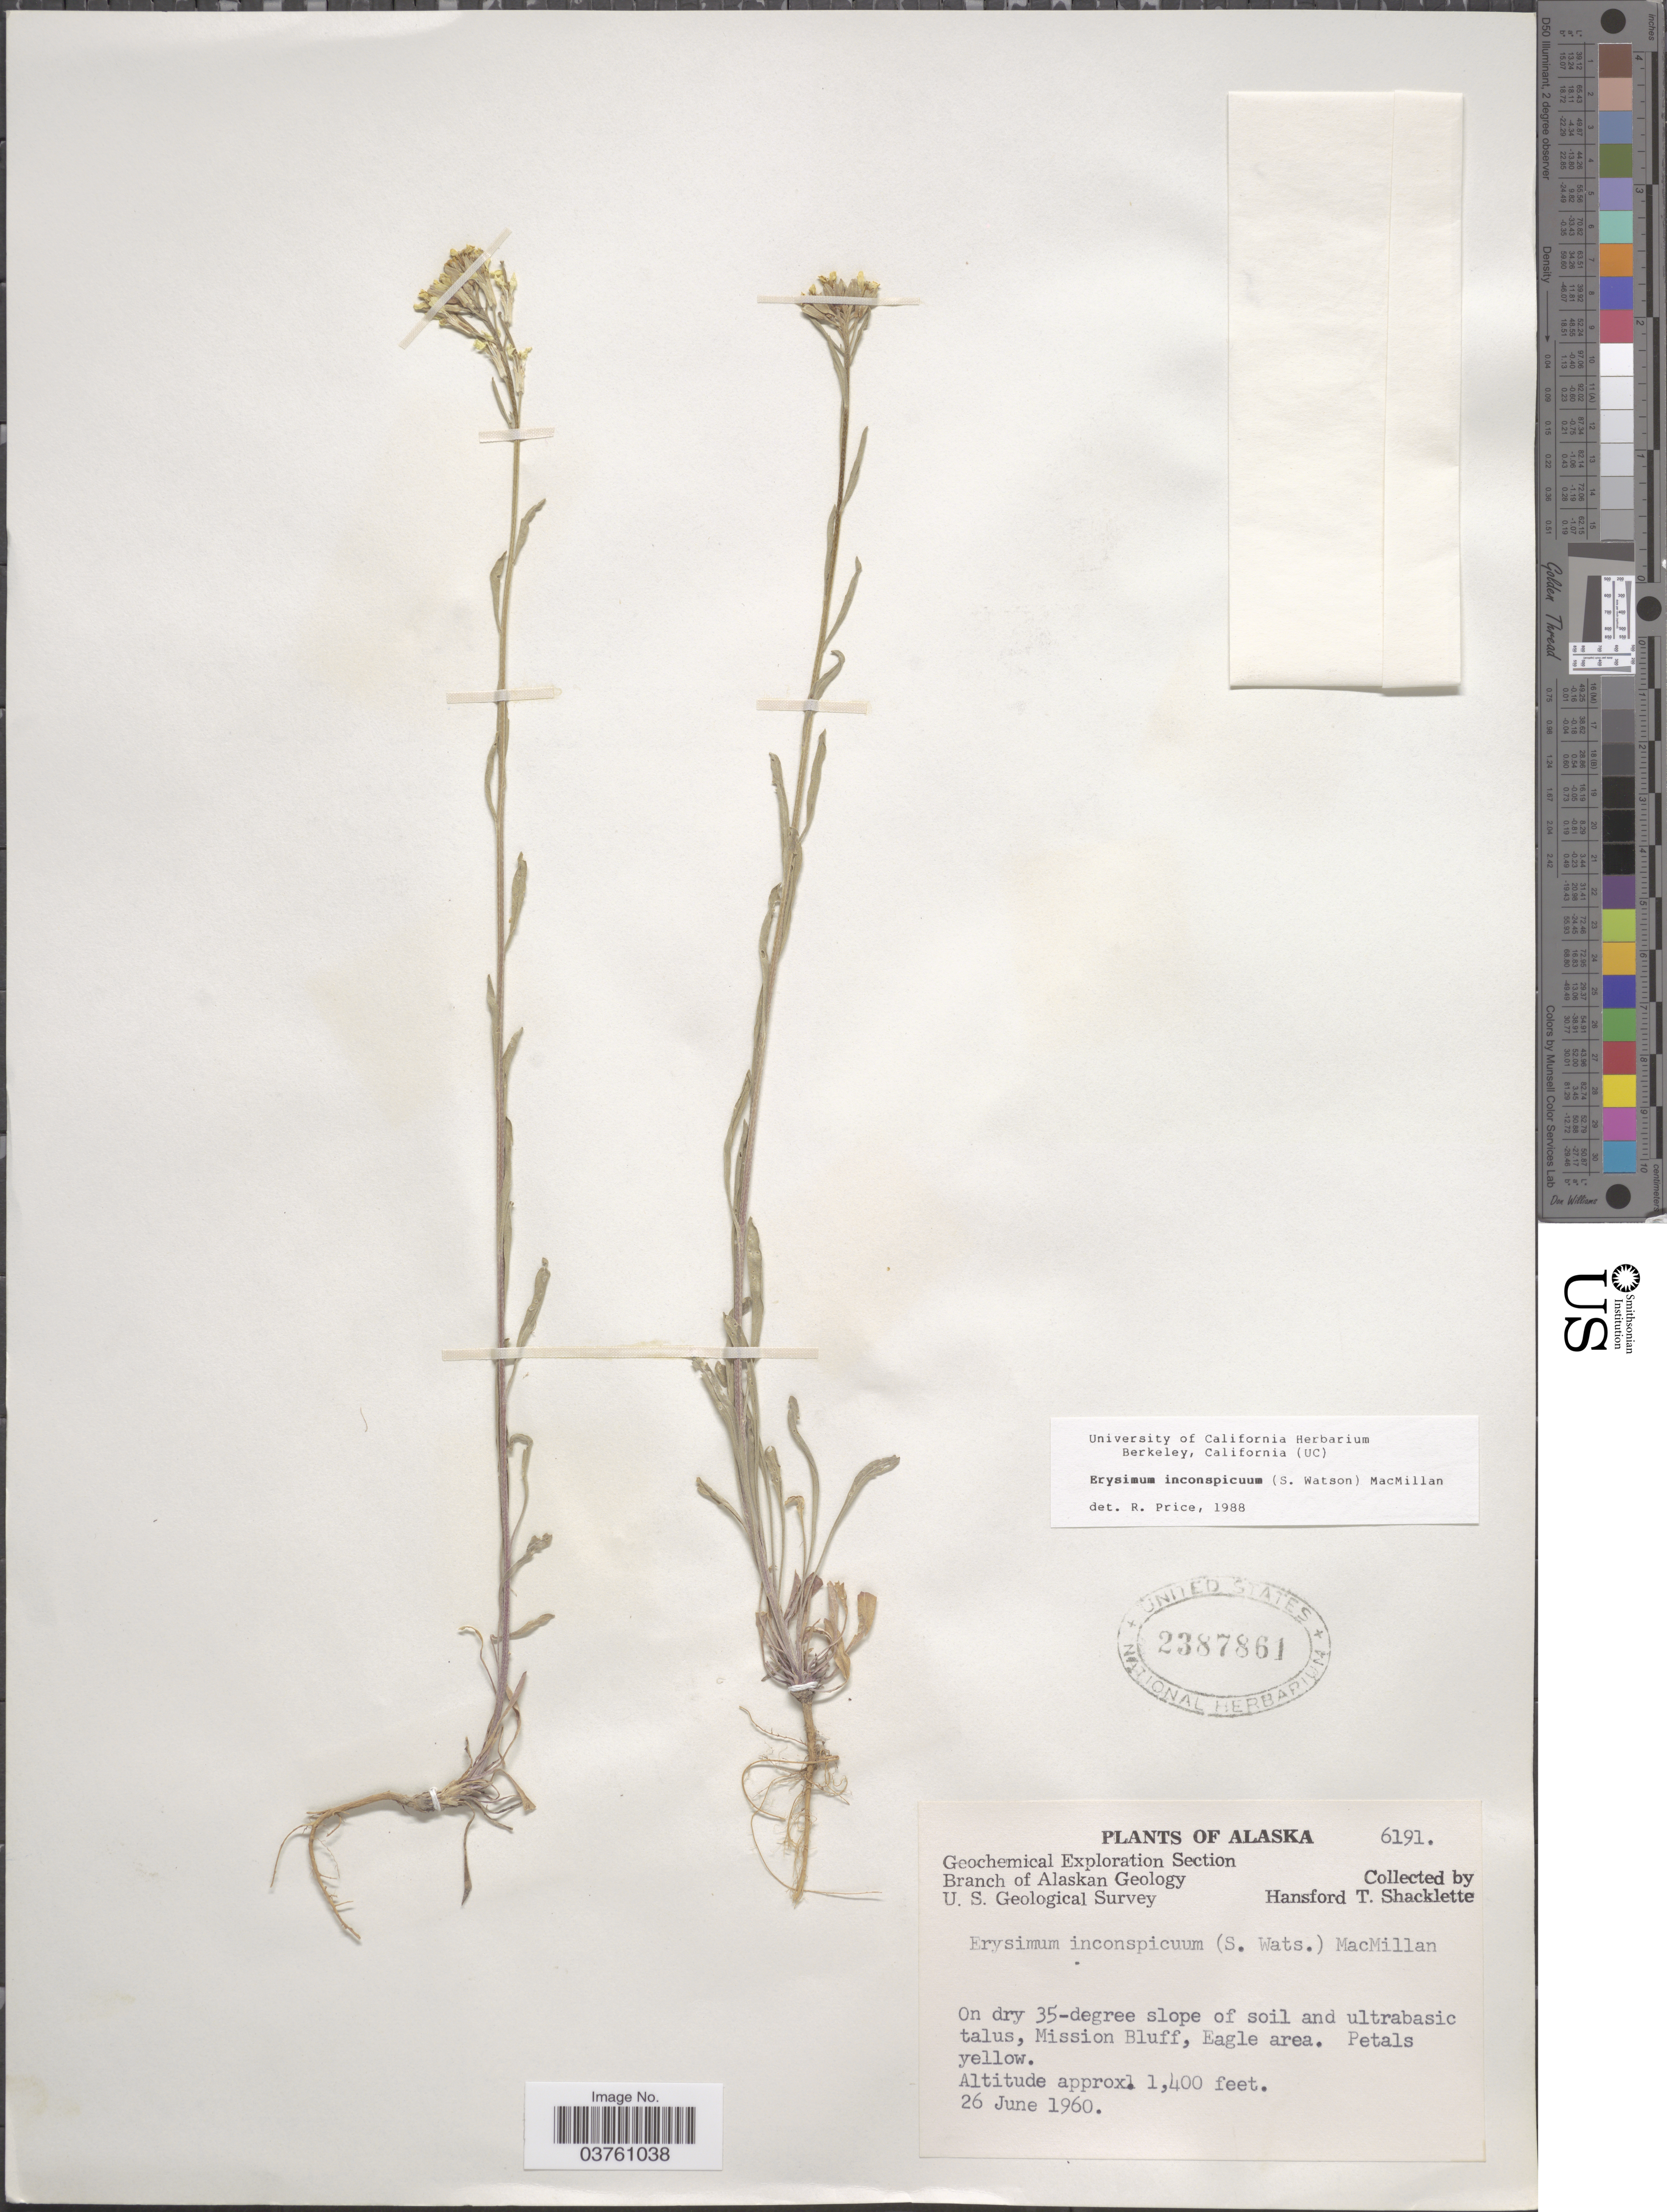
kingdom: Plantae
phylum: Tracheophyta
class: Magnoliopsida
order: Brassicales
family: Brassicaceae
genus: Erysimum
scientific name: Erysimum inconspicuum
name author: (S. Watson) MacMill.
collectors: H. Shacklette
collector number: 6191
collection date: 1960-06-26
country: United States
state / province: Alaska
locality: Mission Bluff, Eagle area.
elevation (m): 427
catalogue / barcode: US 2387861